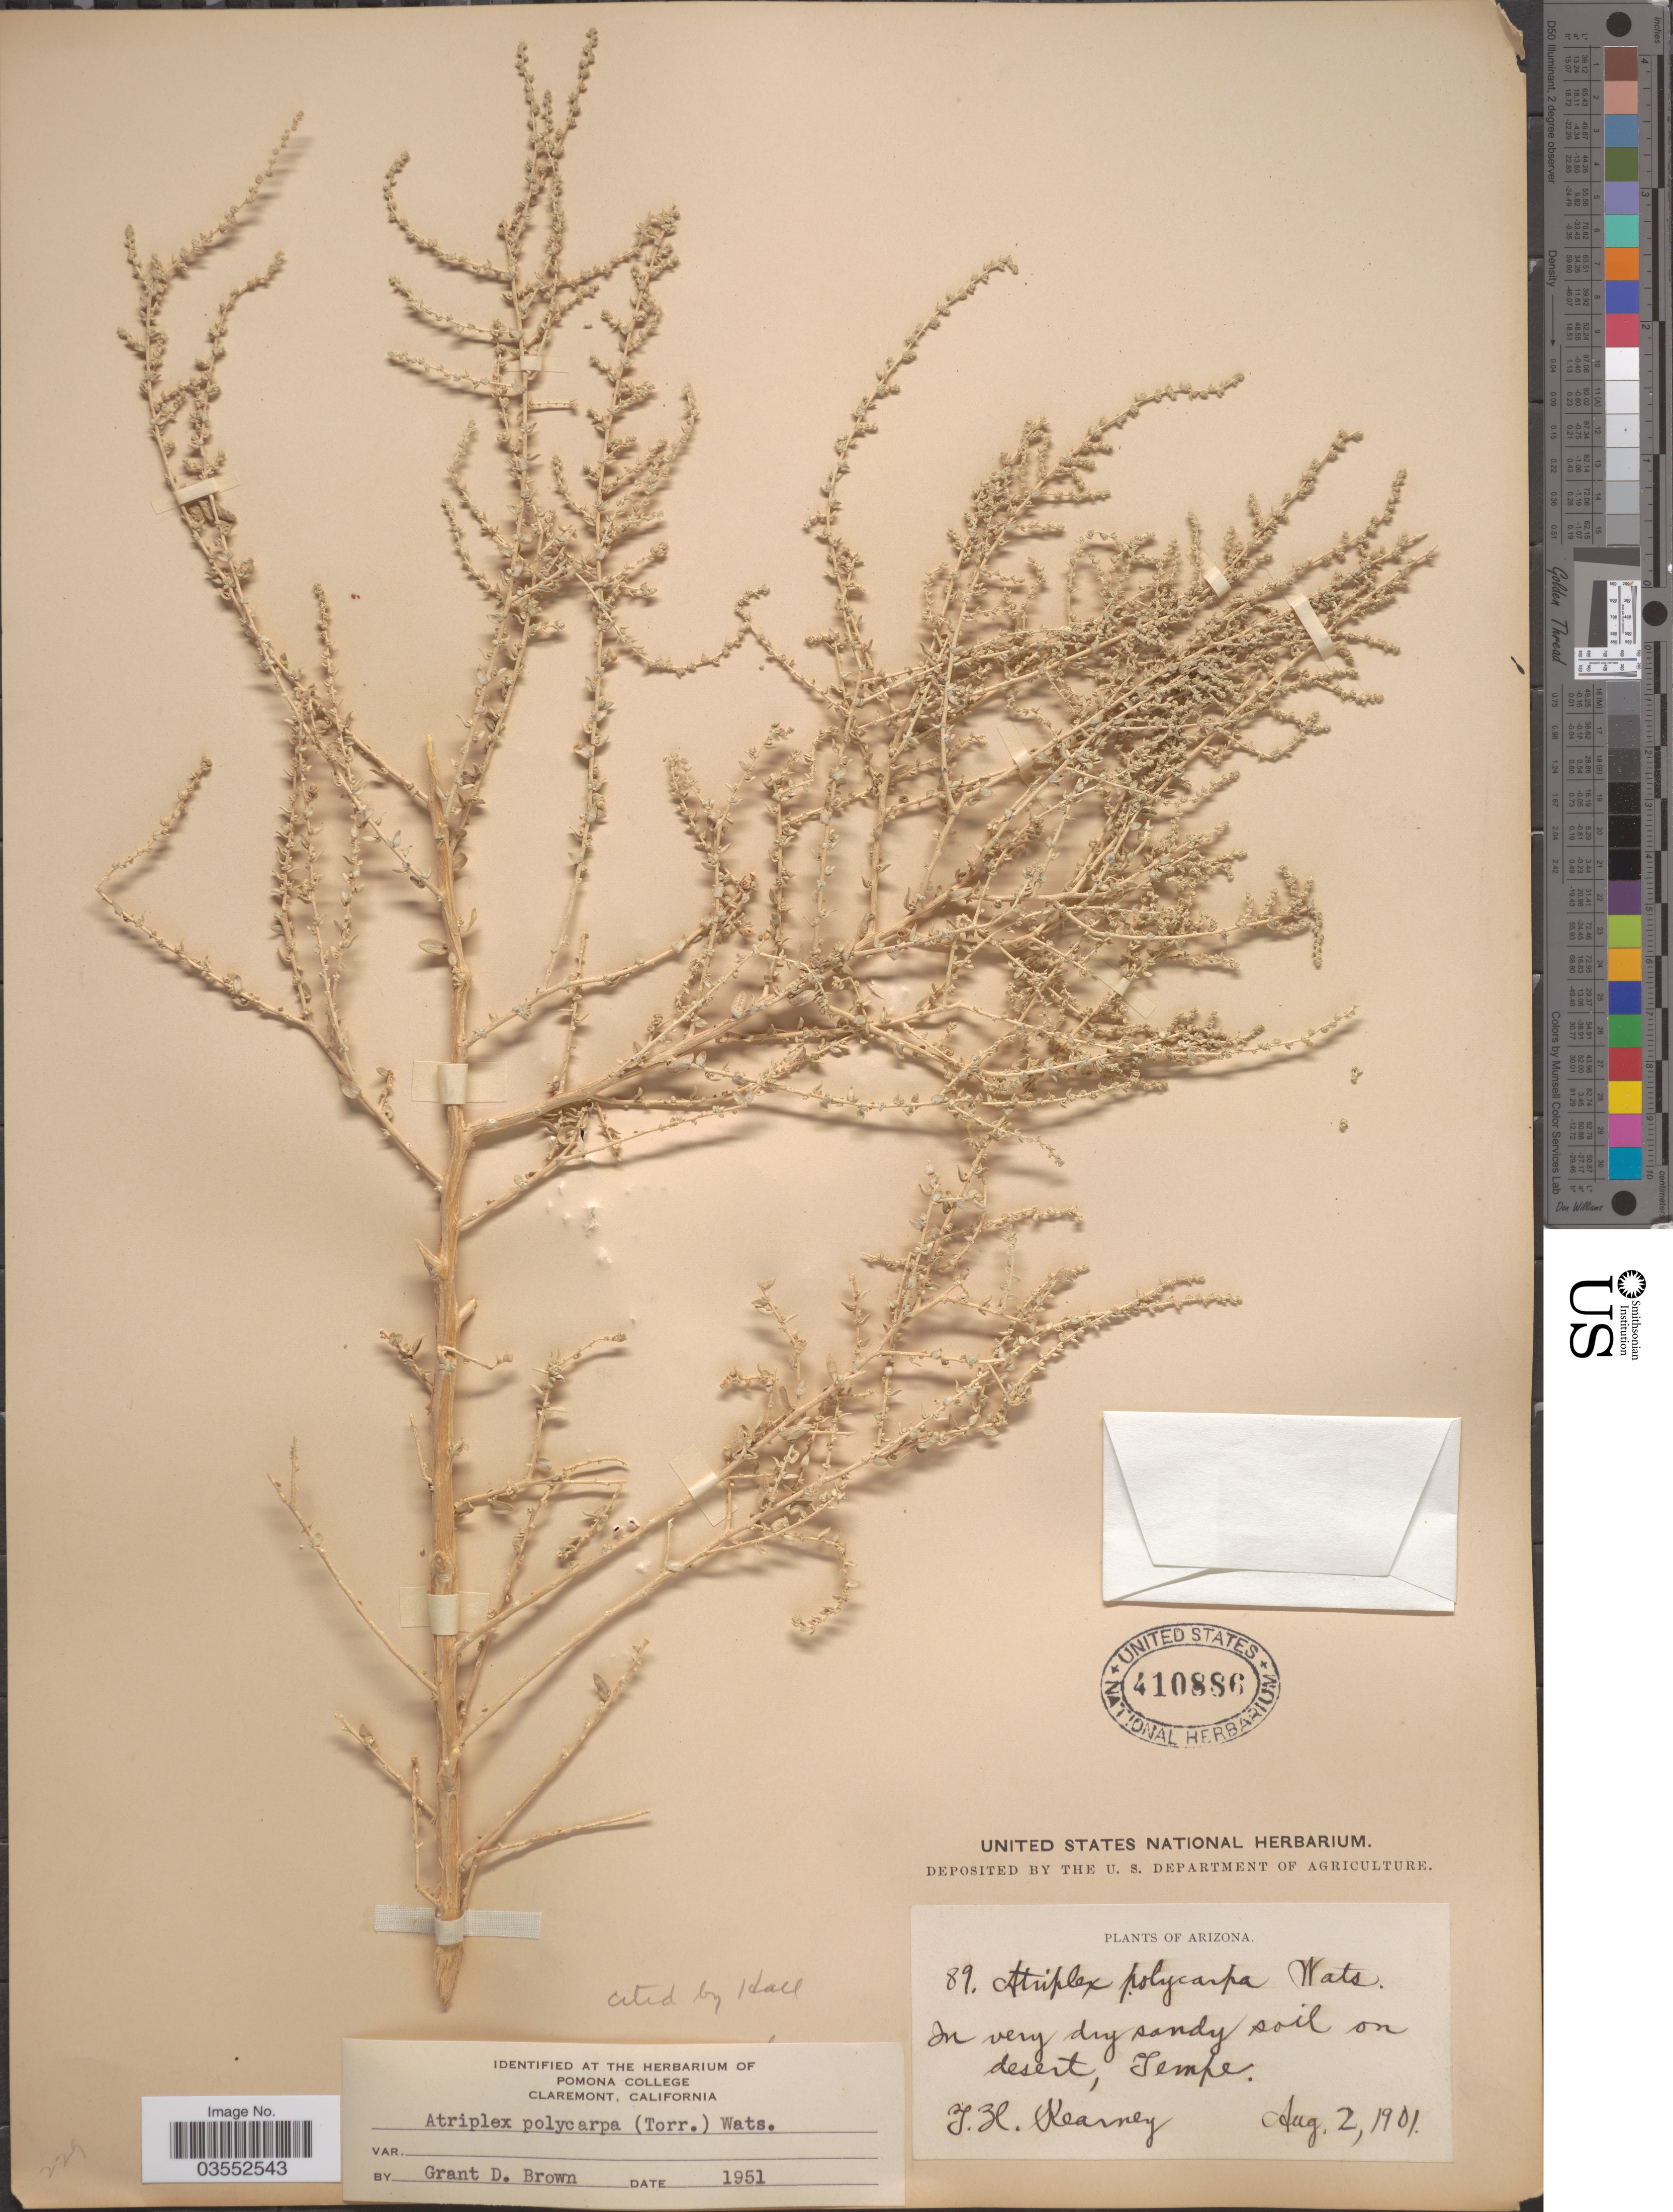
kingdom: Plantae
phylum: Tracheophyta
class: Magnoliopsida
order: Caryophyllales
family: Amaranthaceae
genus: Atriplex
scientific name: Atriplex polycarpa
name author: (Torr.) S. Watson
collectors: T. H. Kearney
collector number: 89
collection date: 1901-08-02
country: United States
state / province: Arizona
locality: On desert, Tempe.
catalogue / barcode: US 410886